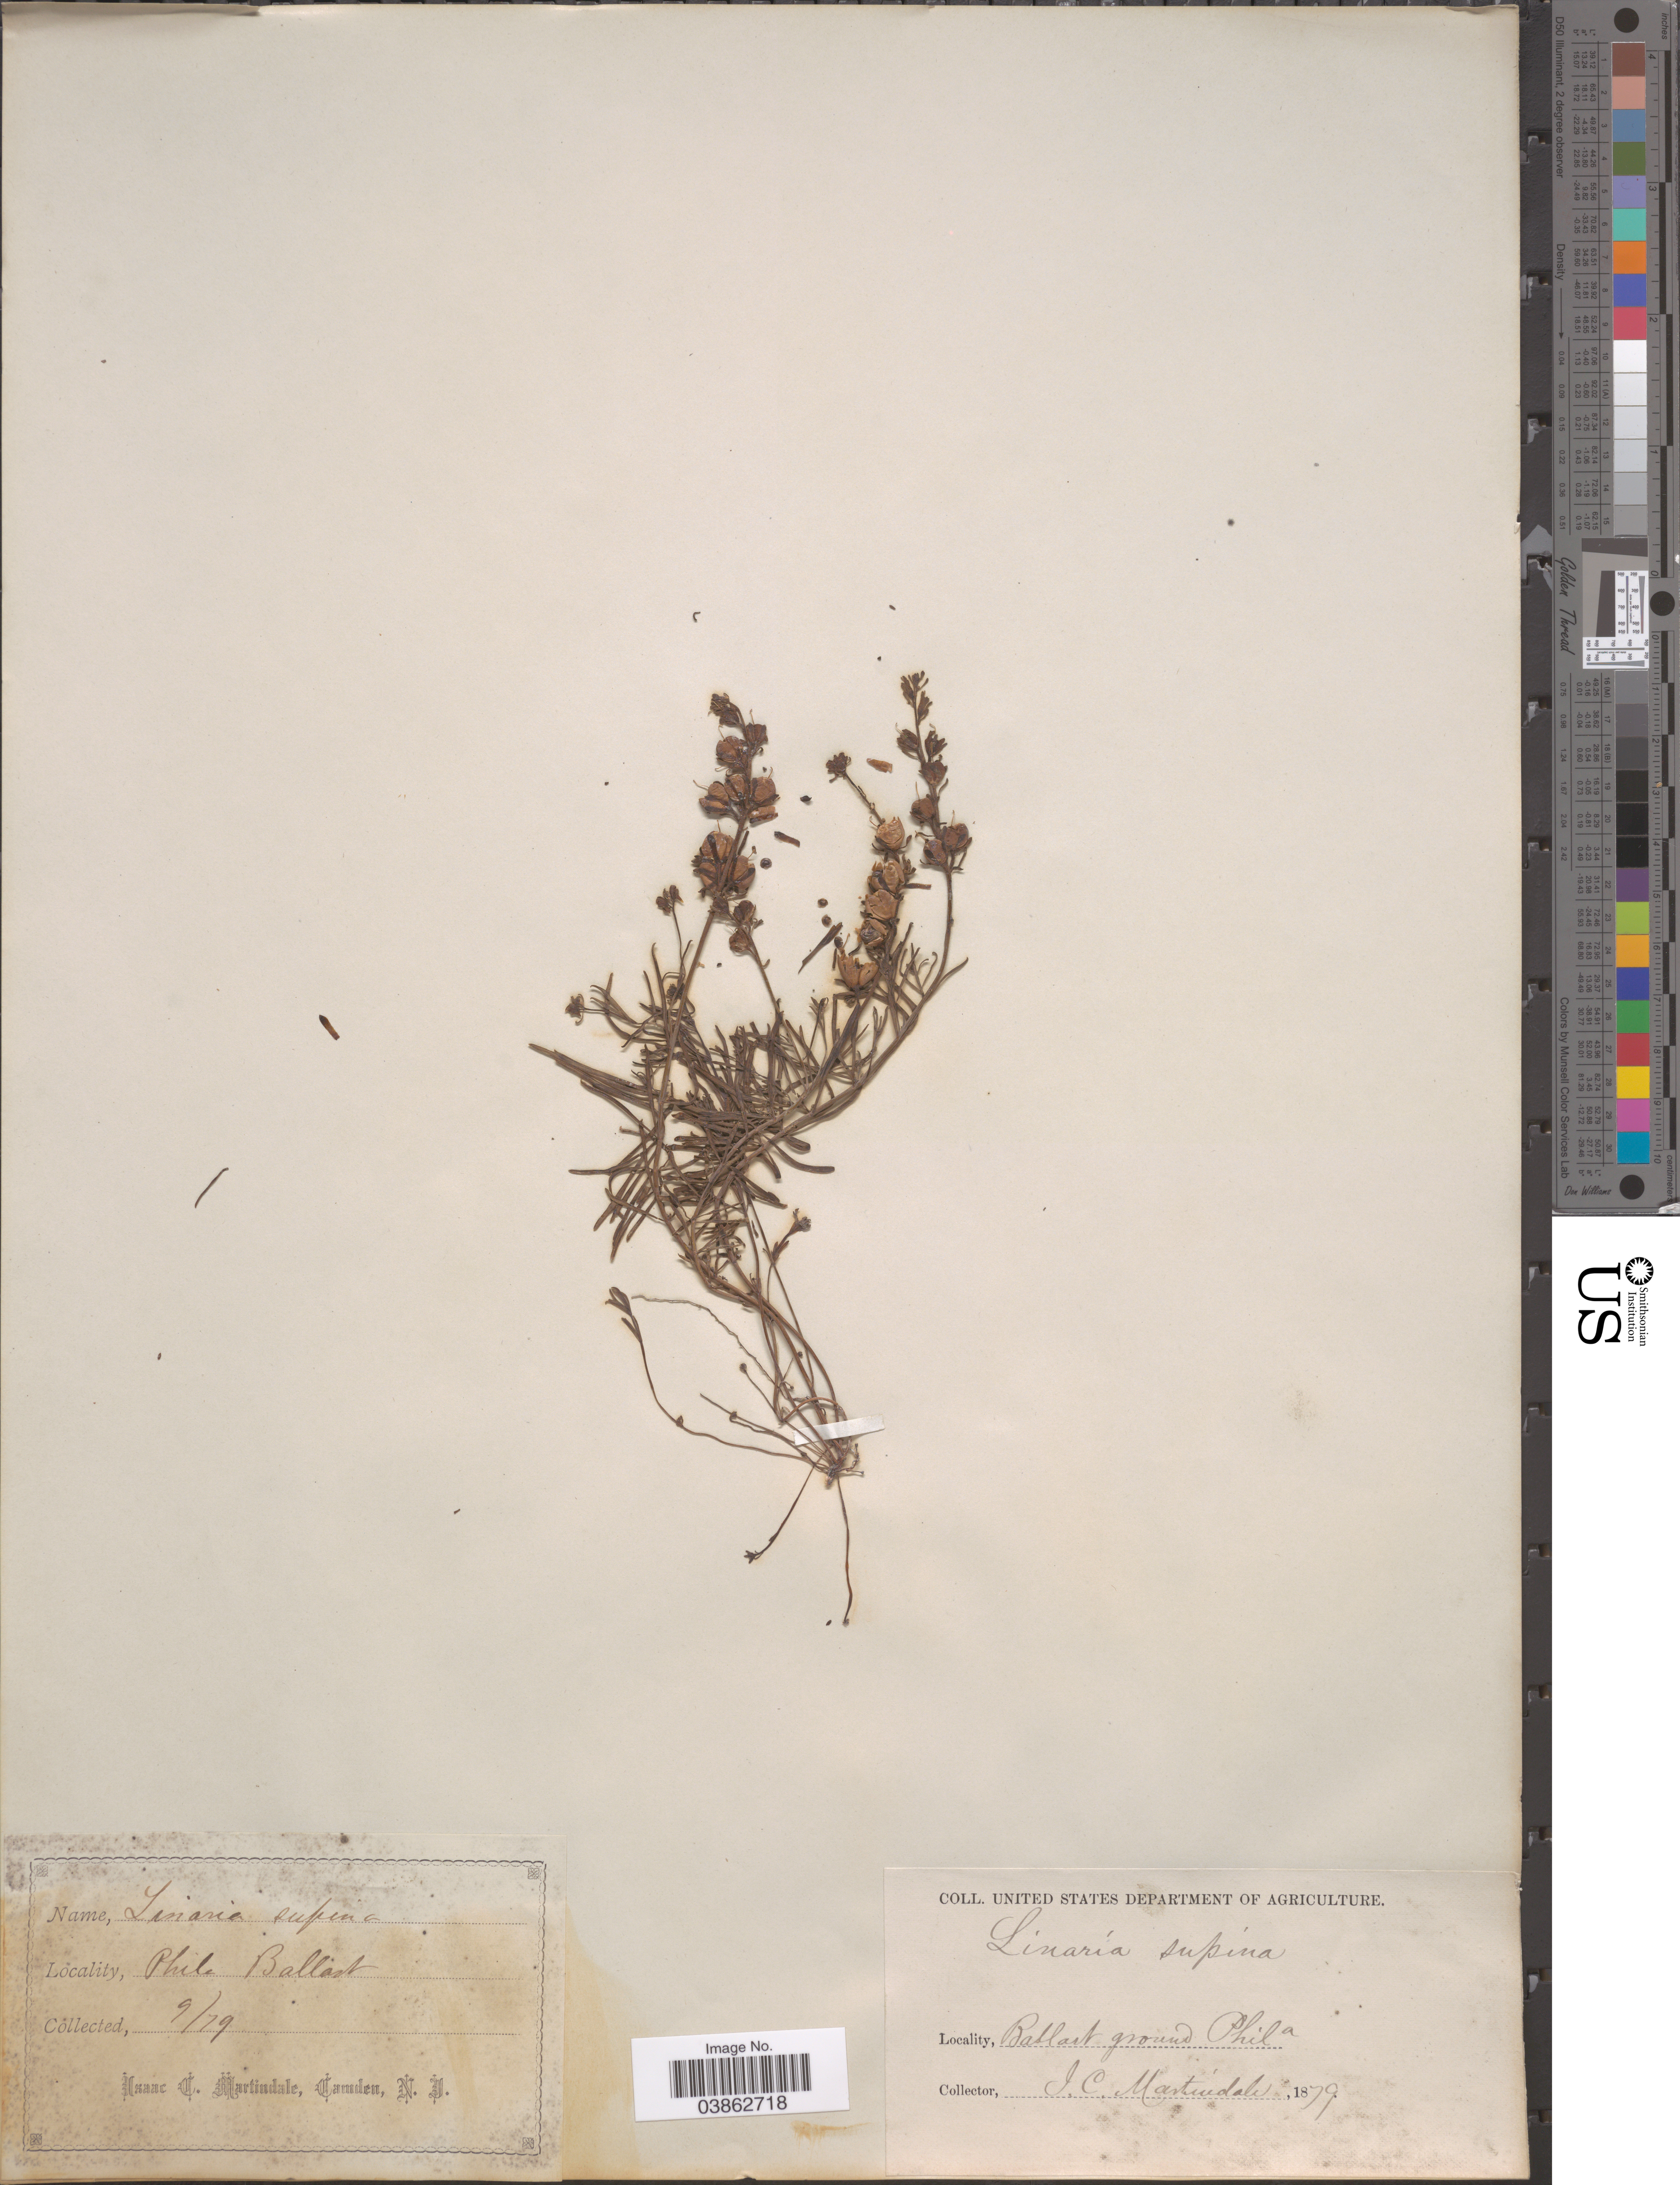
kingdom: Plantae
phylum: Tracheophyta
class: Magnoliopsida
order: Lamiales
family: Plantaginaceae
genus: Linaria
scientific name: Linaria supina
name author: (L.) Chaz.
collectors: I. C. Martindale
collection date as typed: Transcribed d/m/y: /9/79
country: United States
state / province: New York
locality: Phila Ballast ground.